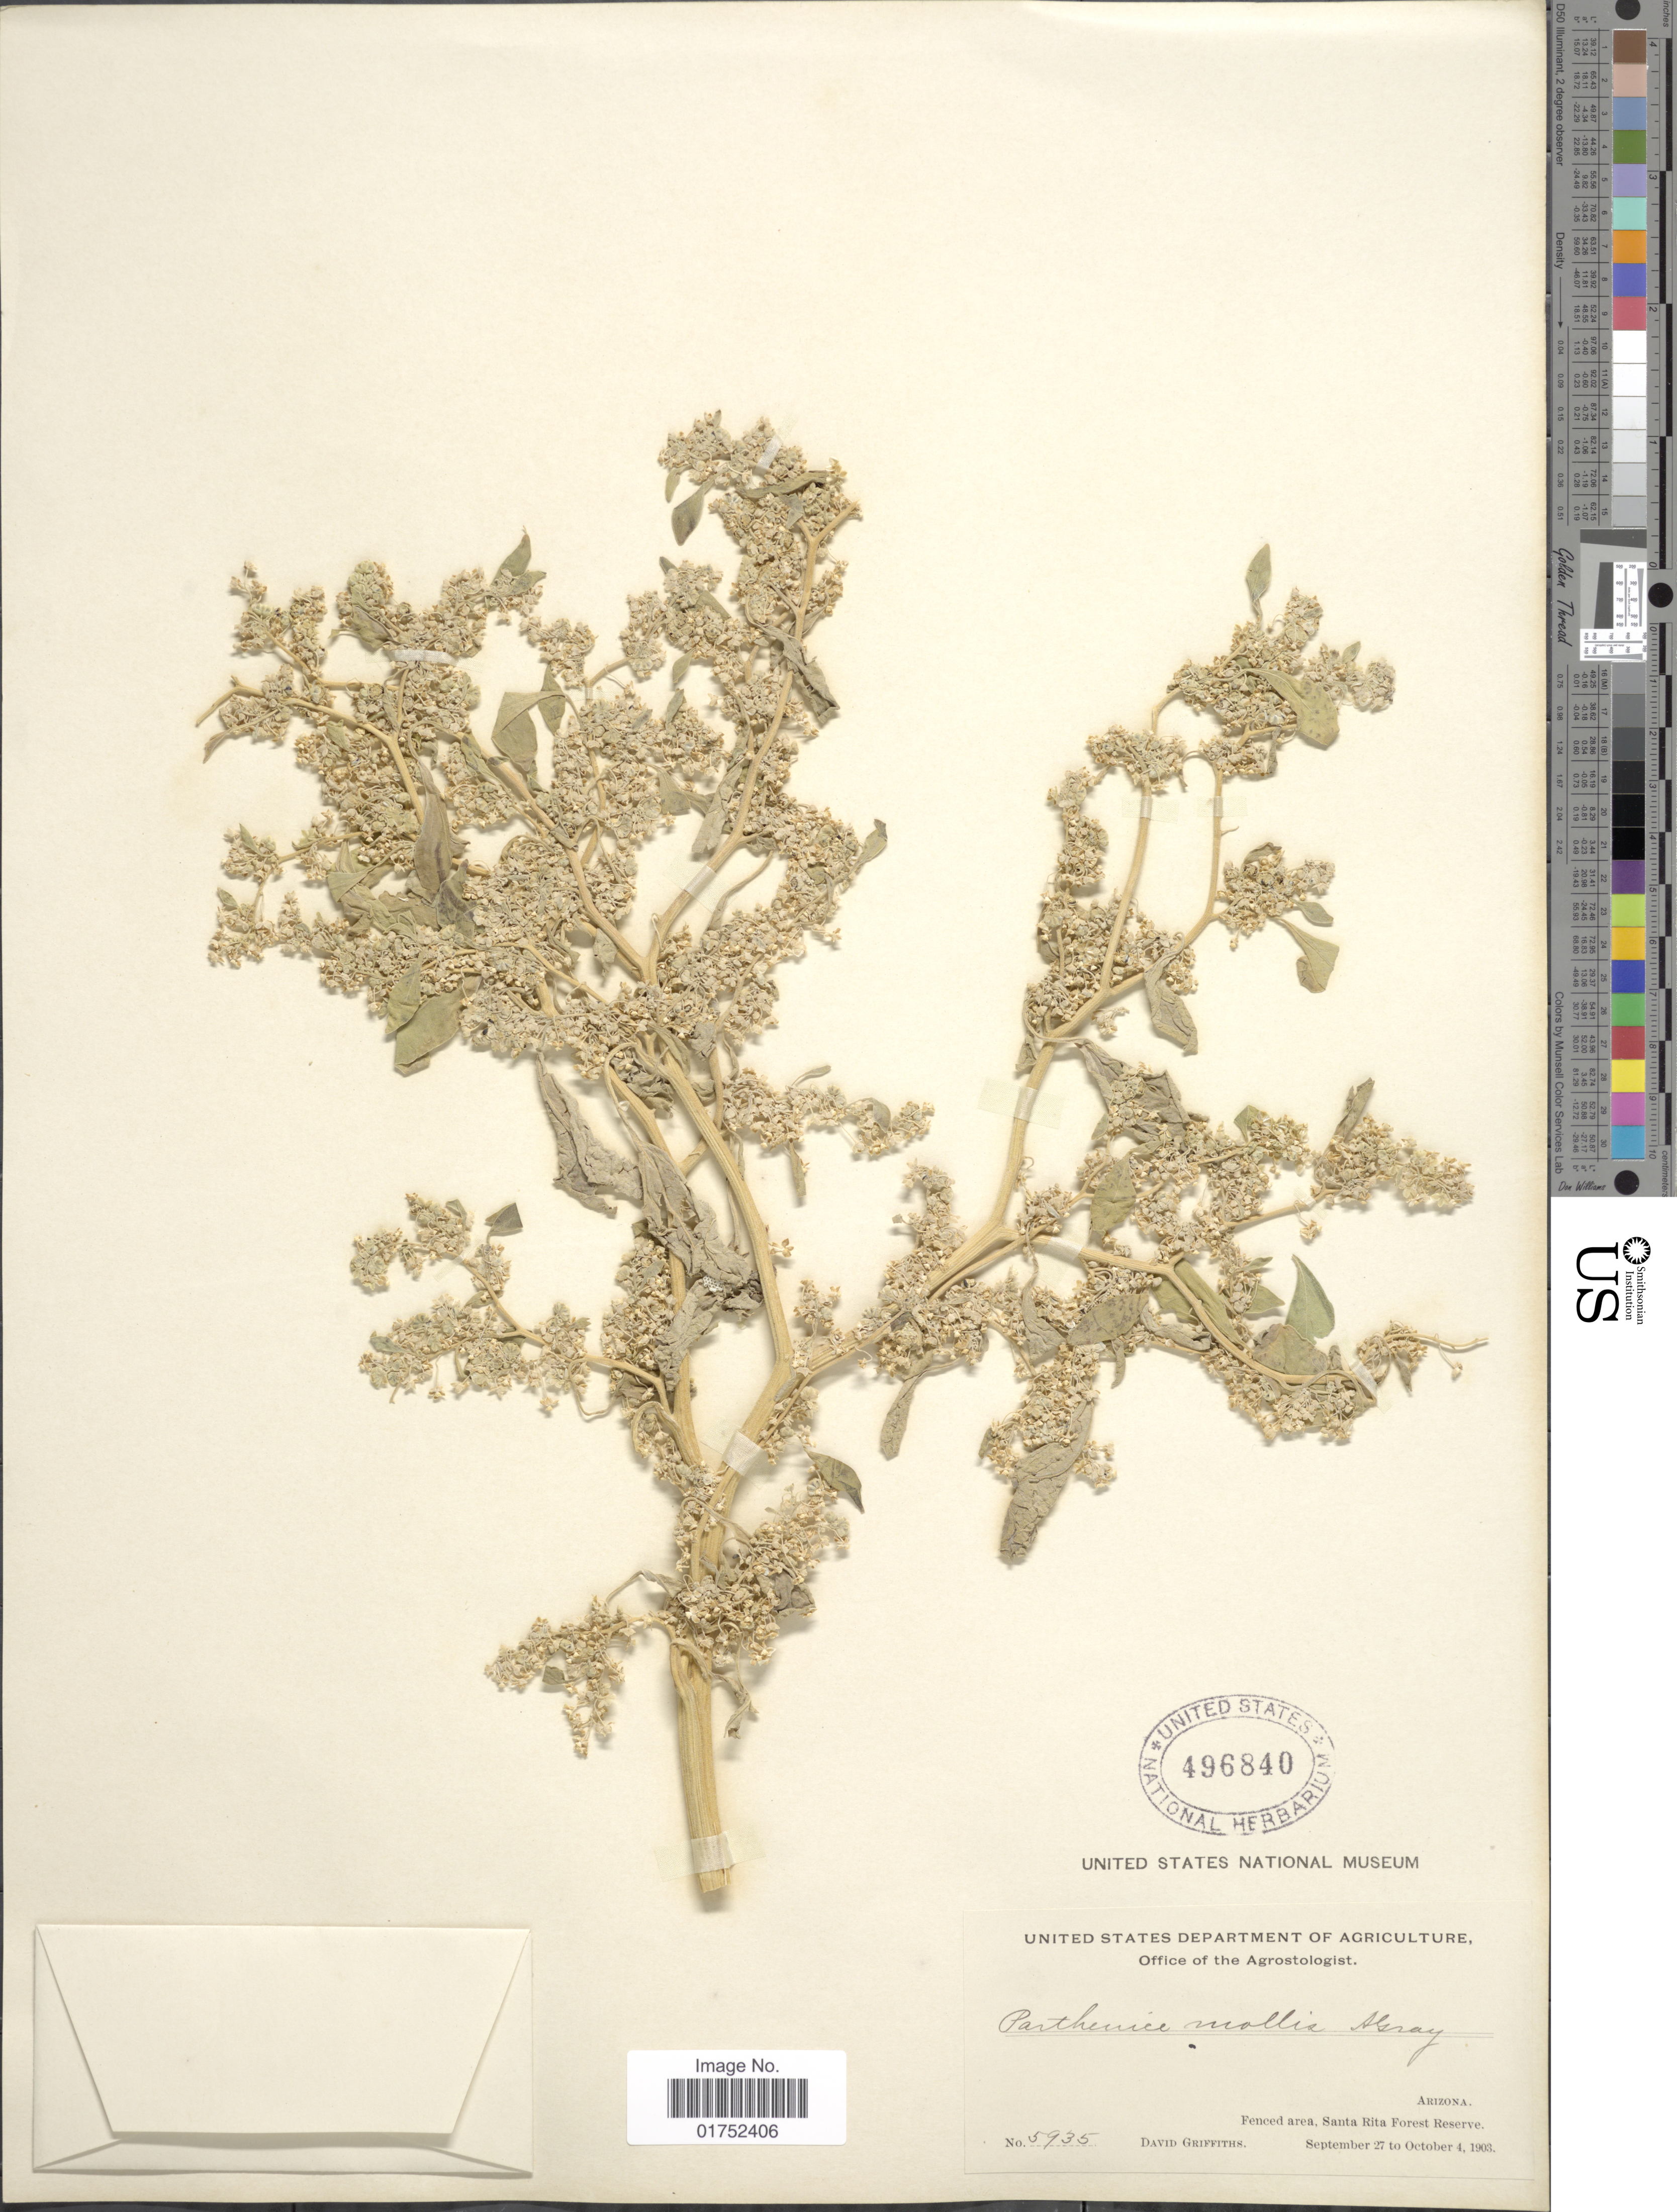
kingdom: Plantae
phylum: Tracheophyta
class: Magnoliopsida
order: Asterales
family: Asteraceae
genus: Parthenice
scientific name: Parthenice mollis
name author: A. Gray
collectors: D. Griffiths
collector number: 5935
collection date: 1903-09-27/1903-10-04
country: United States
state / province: Arizona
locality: Santa Rita Forest Reserve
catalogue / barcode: US 496840